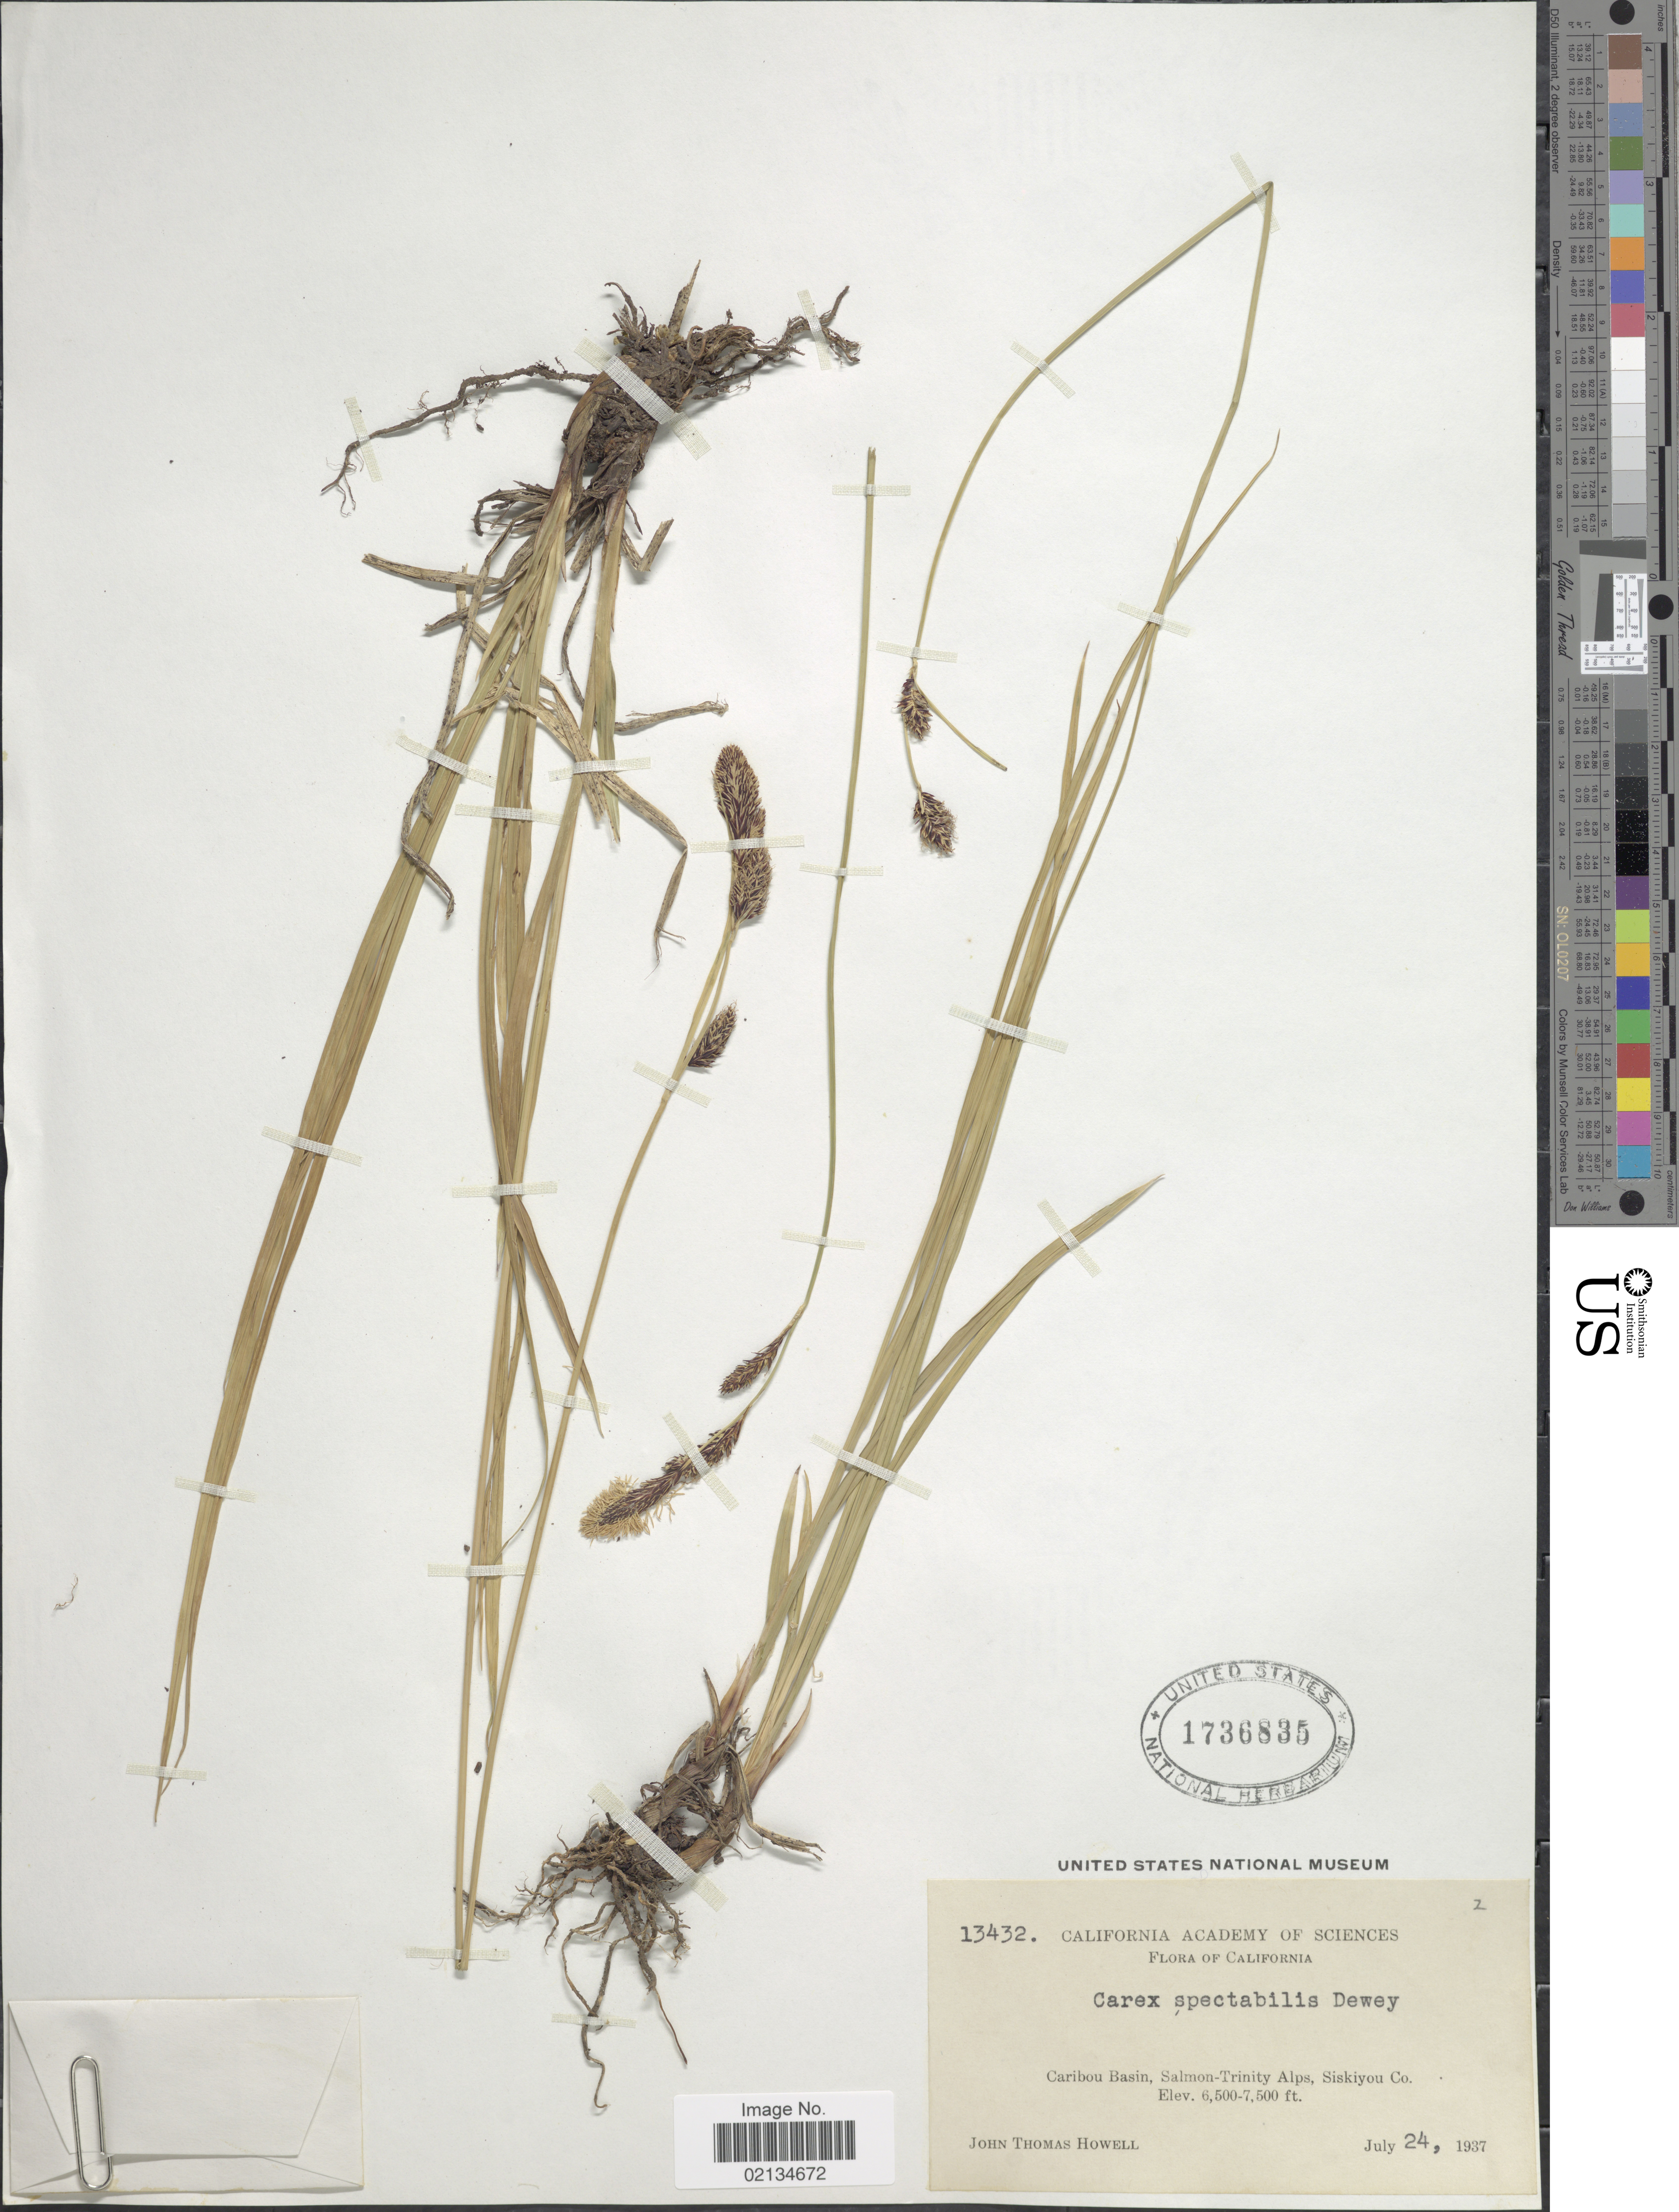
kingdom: Plantae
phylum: Tracheophyta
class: Liliopsida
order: Poales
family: Cyperaceae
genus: Carex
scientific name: Carex spectabilis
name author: Dewey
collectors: J. T. Howell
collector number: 13432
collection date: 1937-07-24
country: United States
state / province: California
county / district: Siskiyou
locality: Caribou Basin, Salmon-Trinity Alps, Siskiyou Co.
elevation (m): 1981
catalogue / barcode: US 1736835